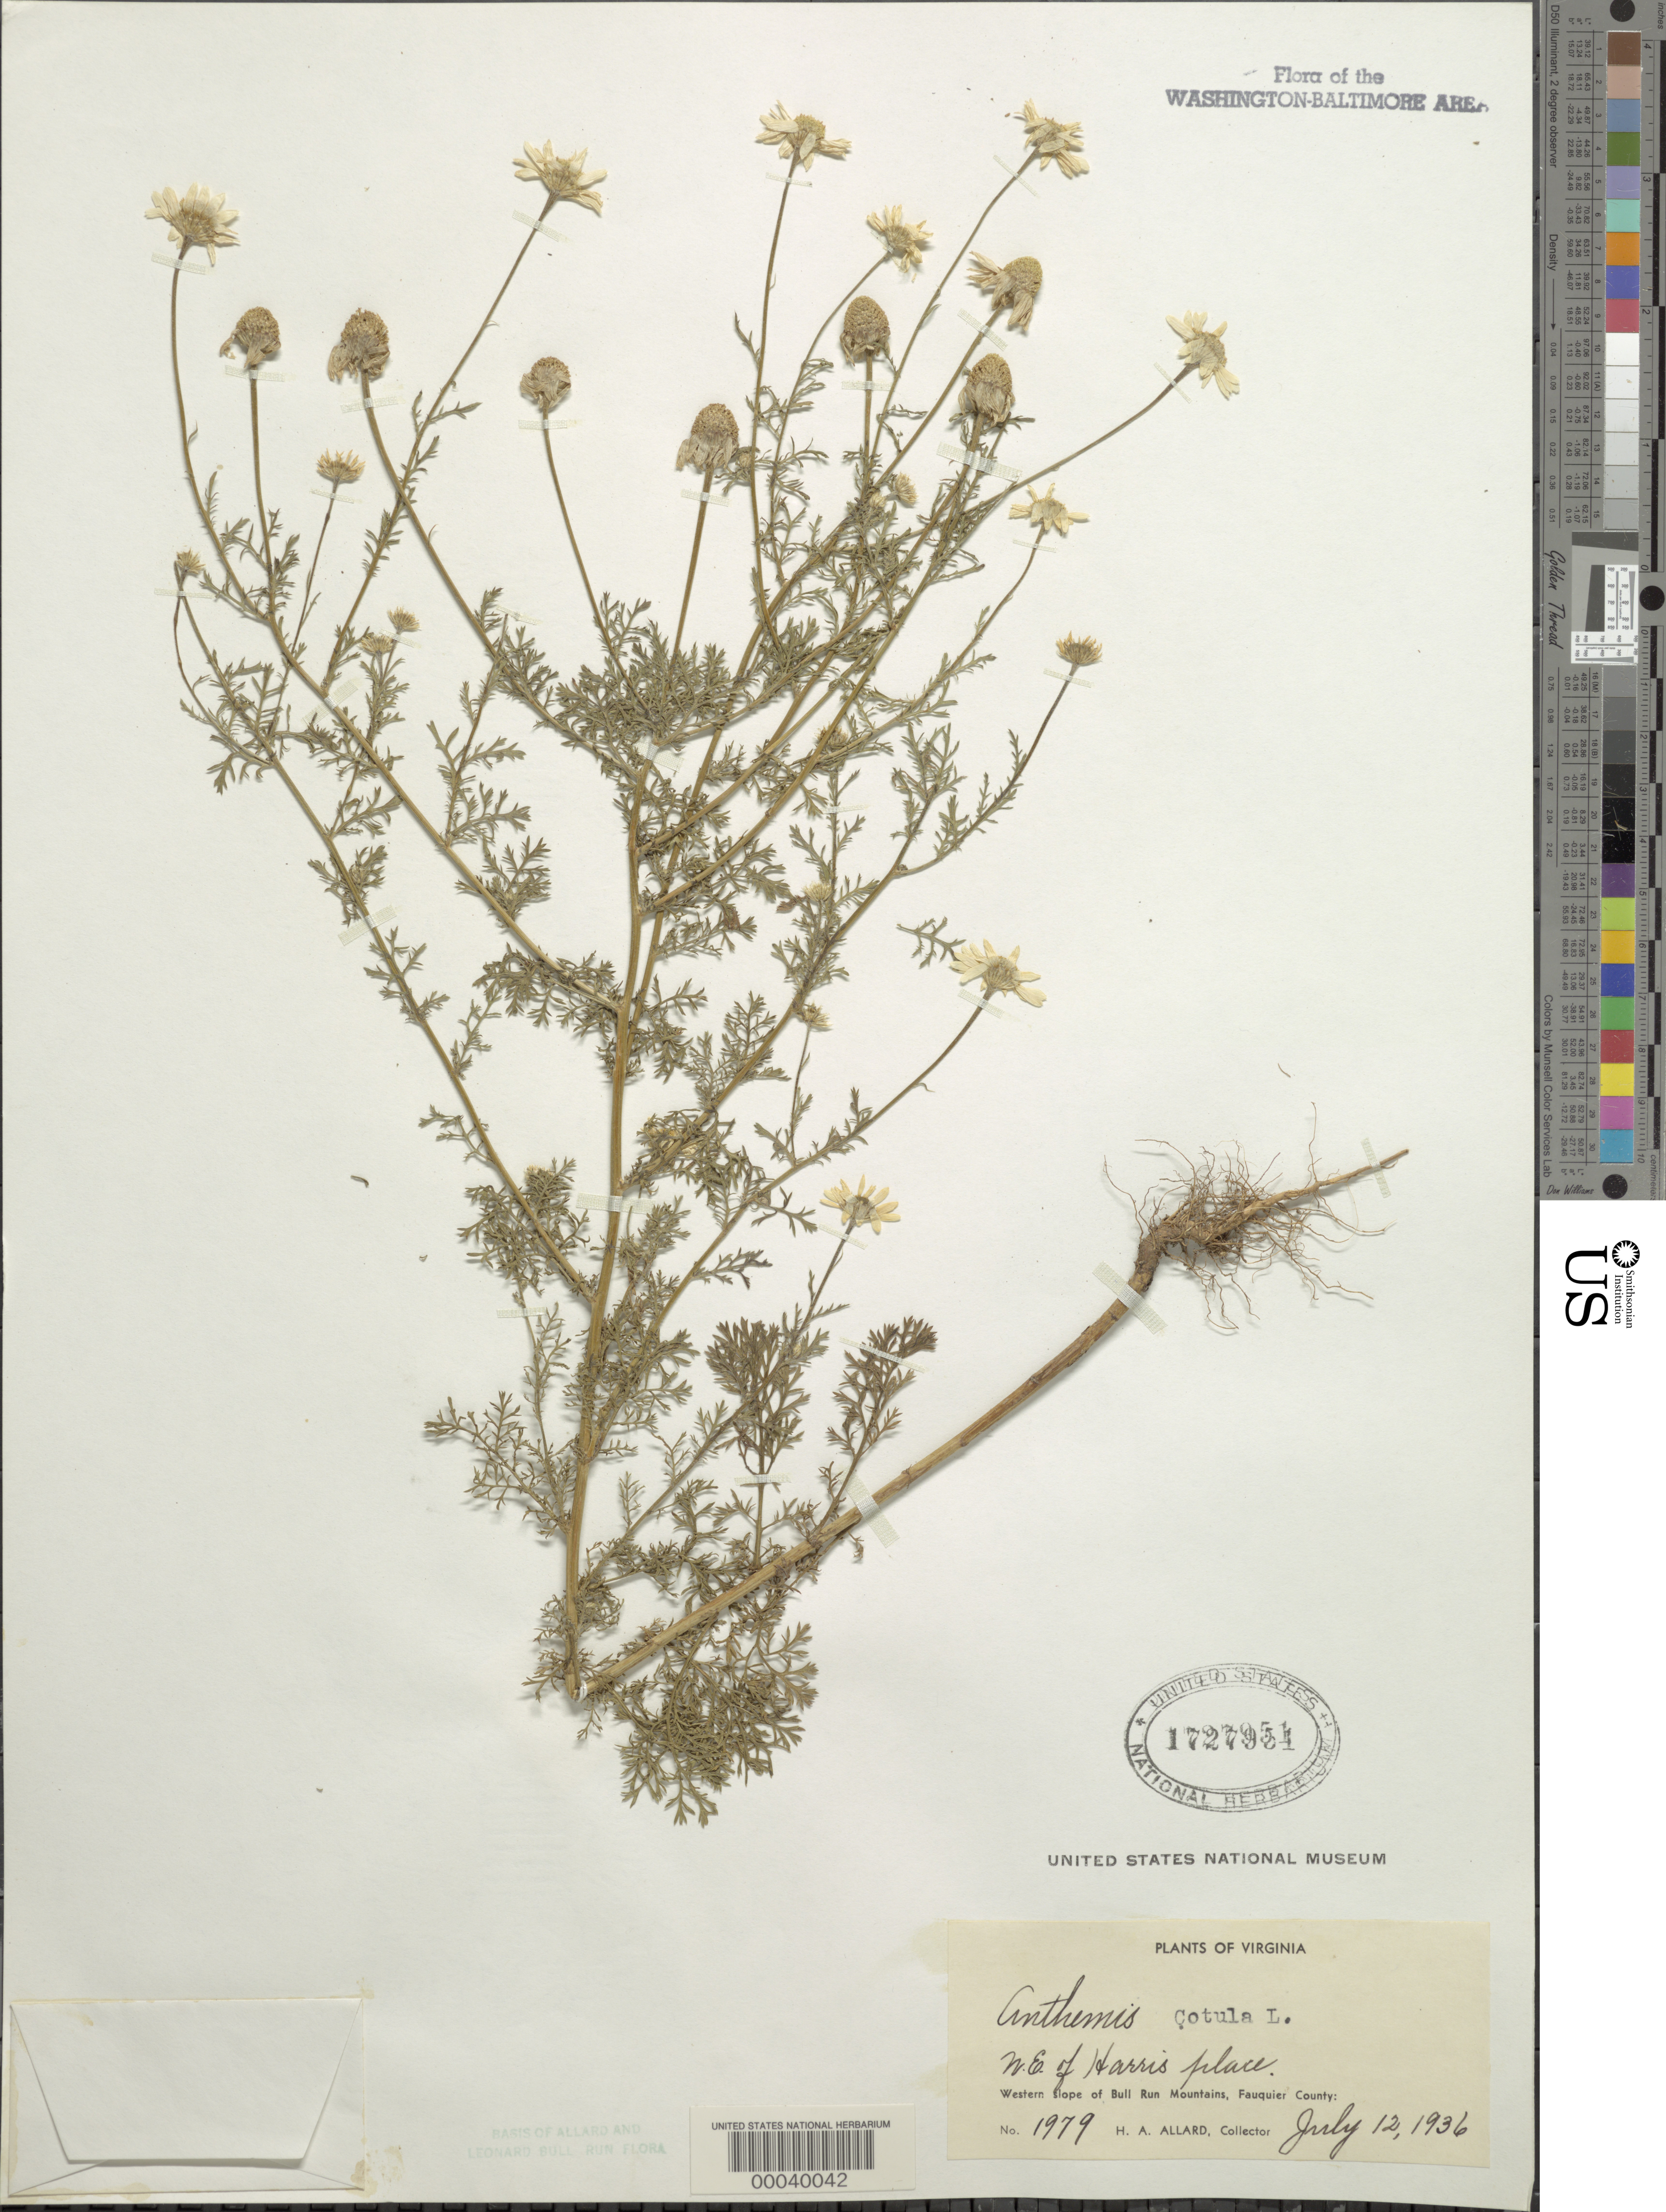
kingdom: Plantae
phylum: Tracheophyta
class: Magnoliopsida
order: Asterales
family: Asteraceae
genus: Anthemis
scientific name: Anthemis cotula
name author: L.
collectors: H. A. Allard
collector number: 1979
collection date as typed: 12 Jul 1936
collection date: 1936-07-12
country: United States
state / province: Virginia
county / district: Fauquier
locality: NE of Harris place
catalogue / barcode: US 1727951